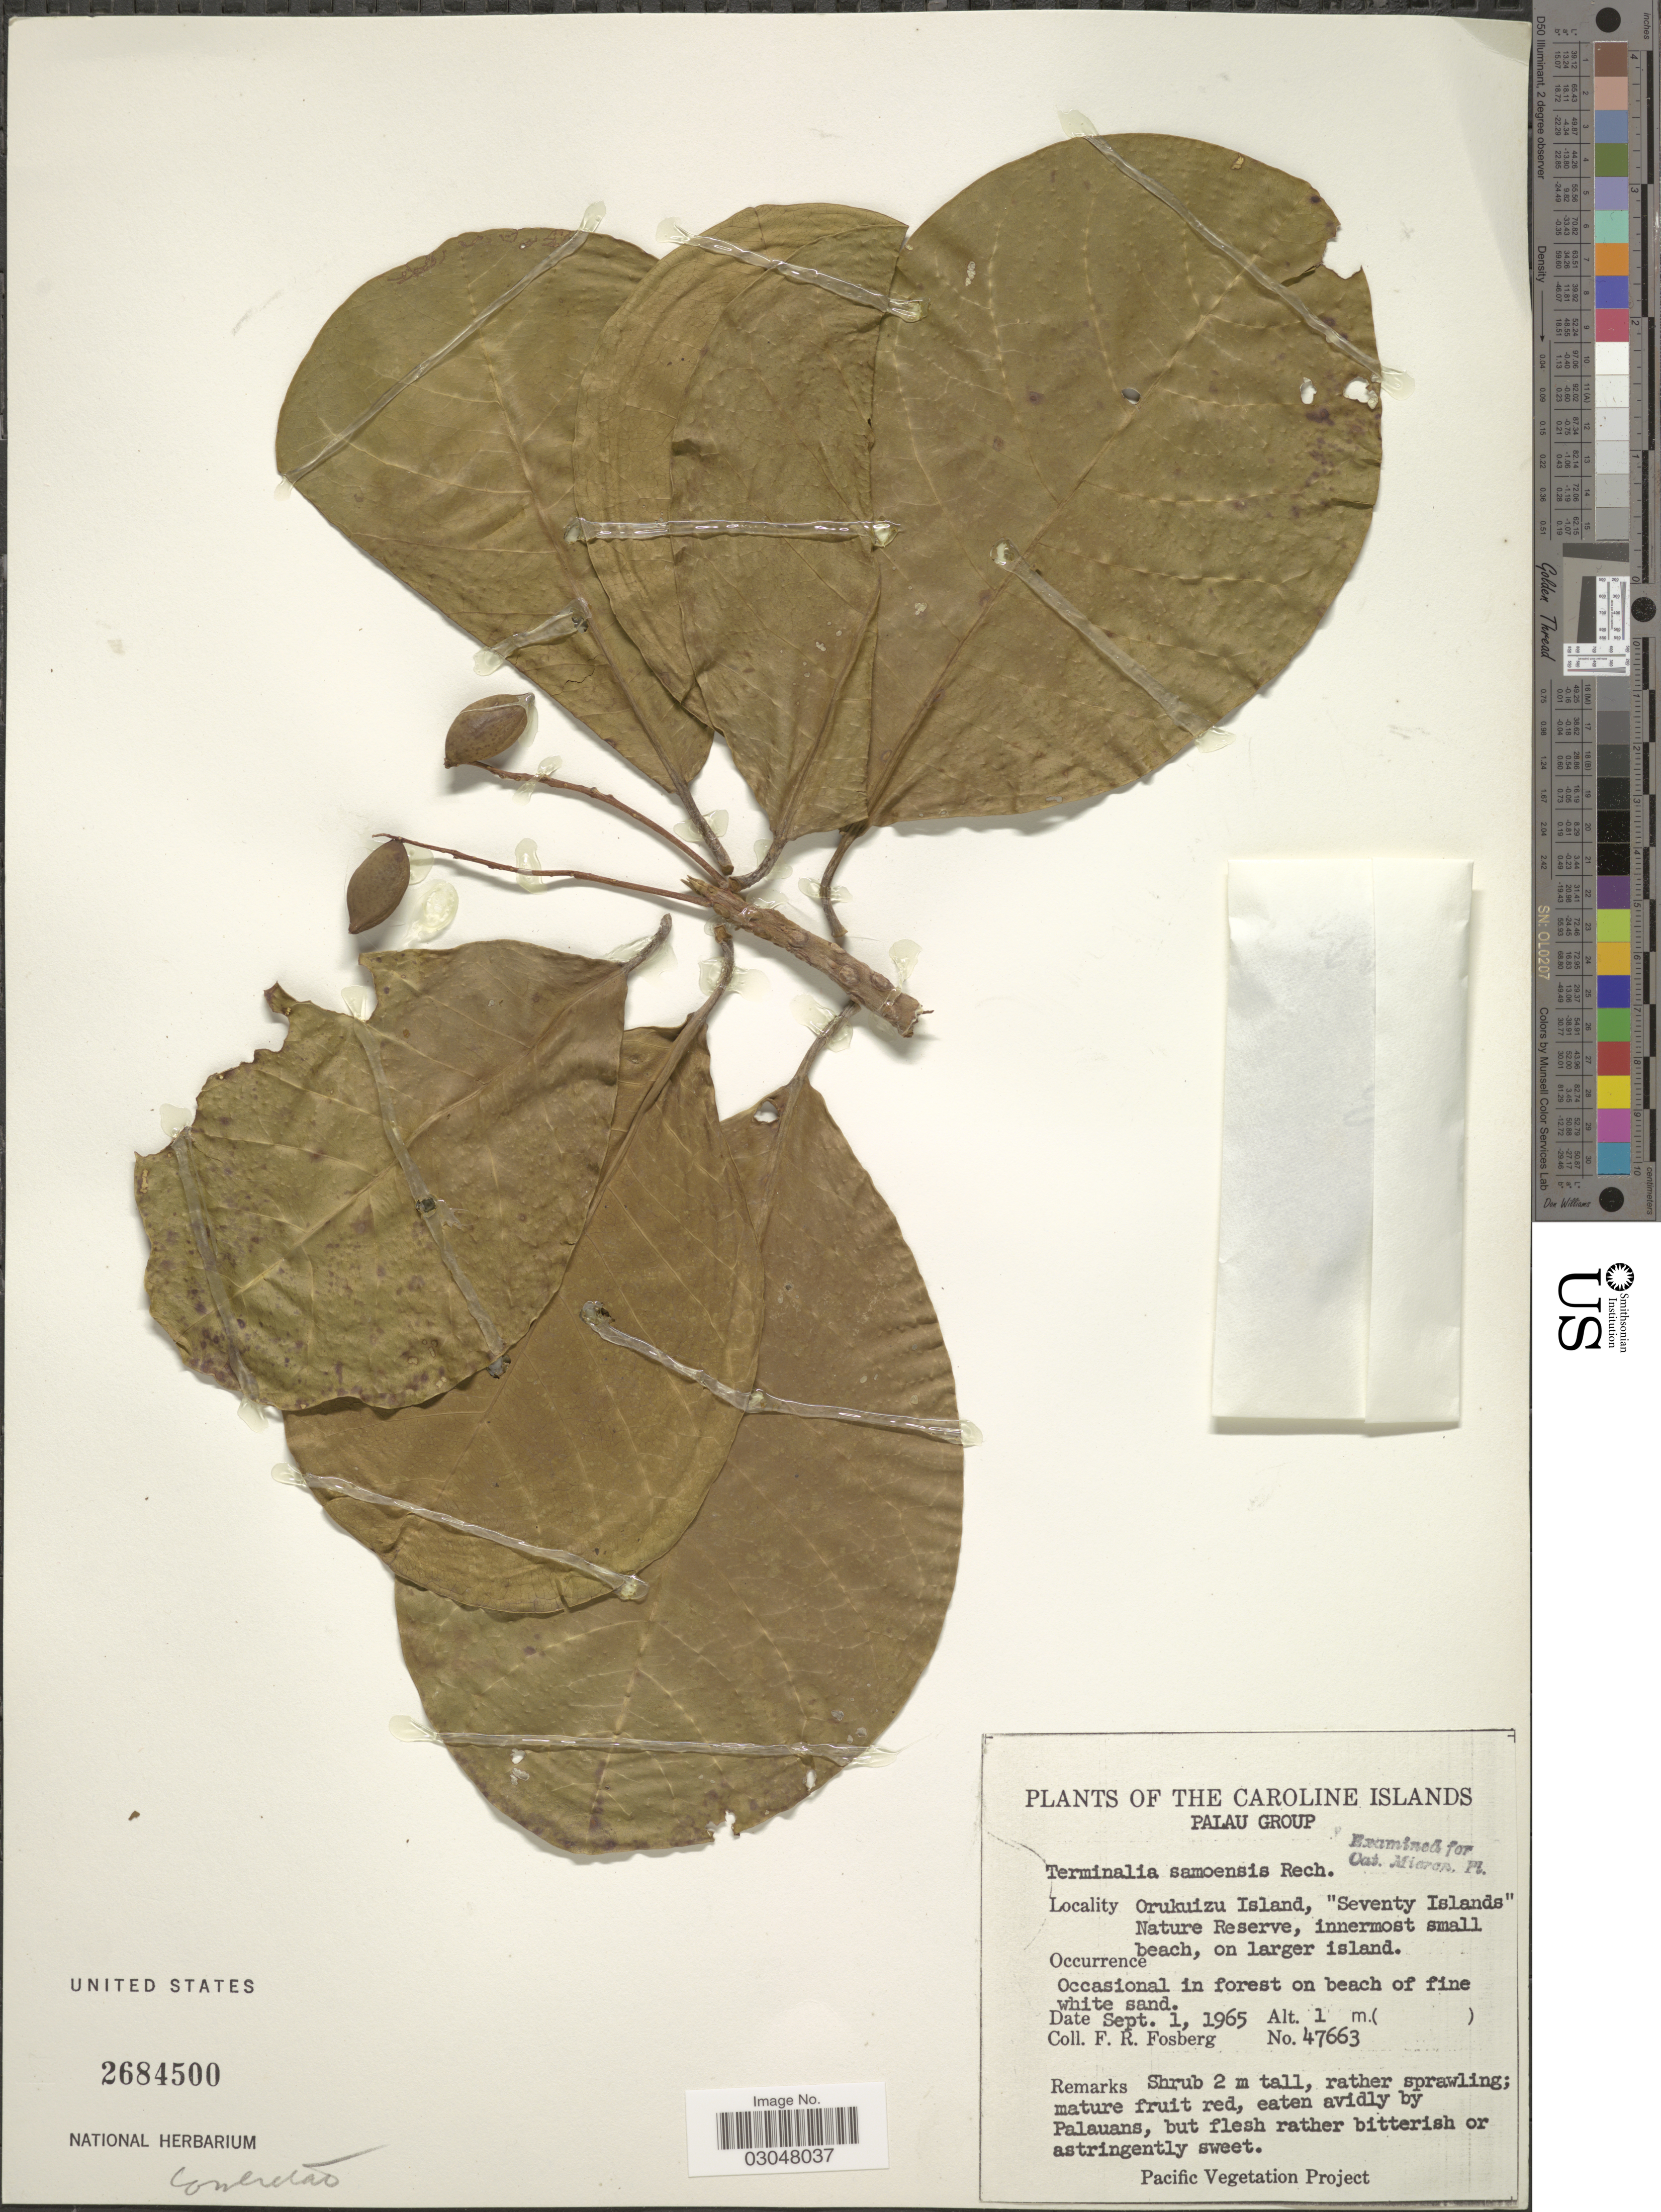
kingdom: Plantae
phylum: Tracheophyta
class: Magnoliopsida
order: Myrtales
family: Combretaceae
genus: Terminalia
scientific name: Terminalia samoensis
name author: Rech.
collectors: F. R. Fosberg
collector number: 47663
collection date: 1965-09-01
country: Palau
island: Ngerukeuid [Orukuizu]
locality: Caroline Islands. Palau Group. Orukuizu Island, "Seventy Islands" Nature Reserve, innermost small beach, on larger island.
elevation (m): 1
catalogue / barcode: US 2684500